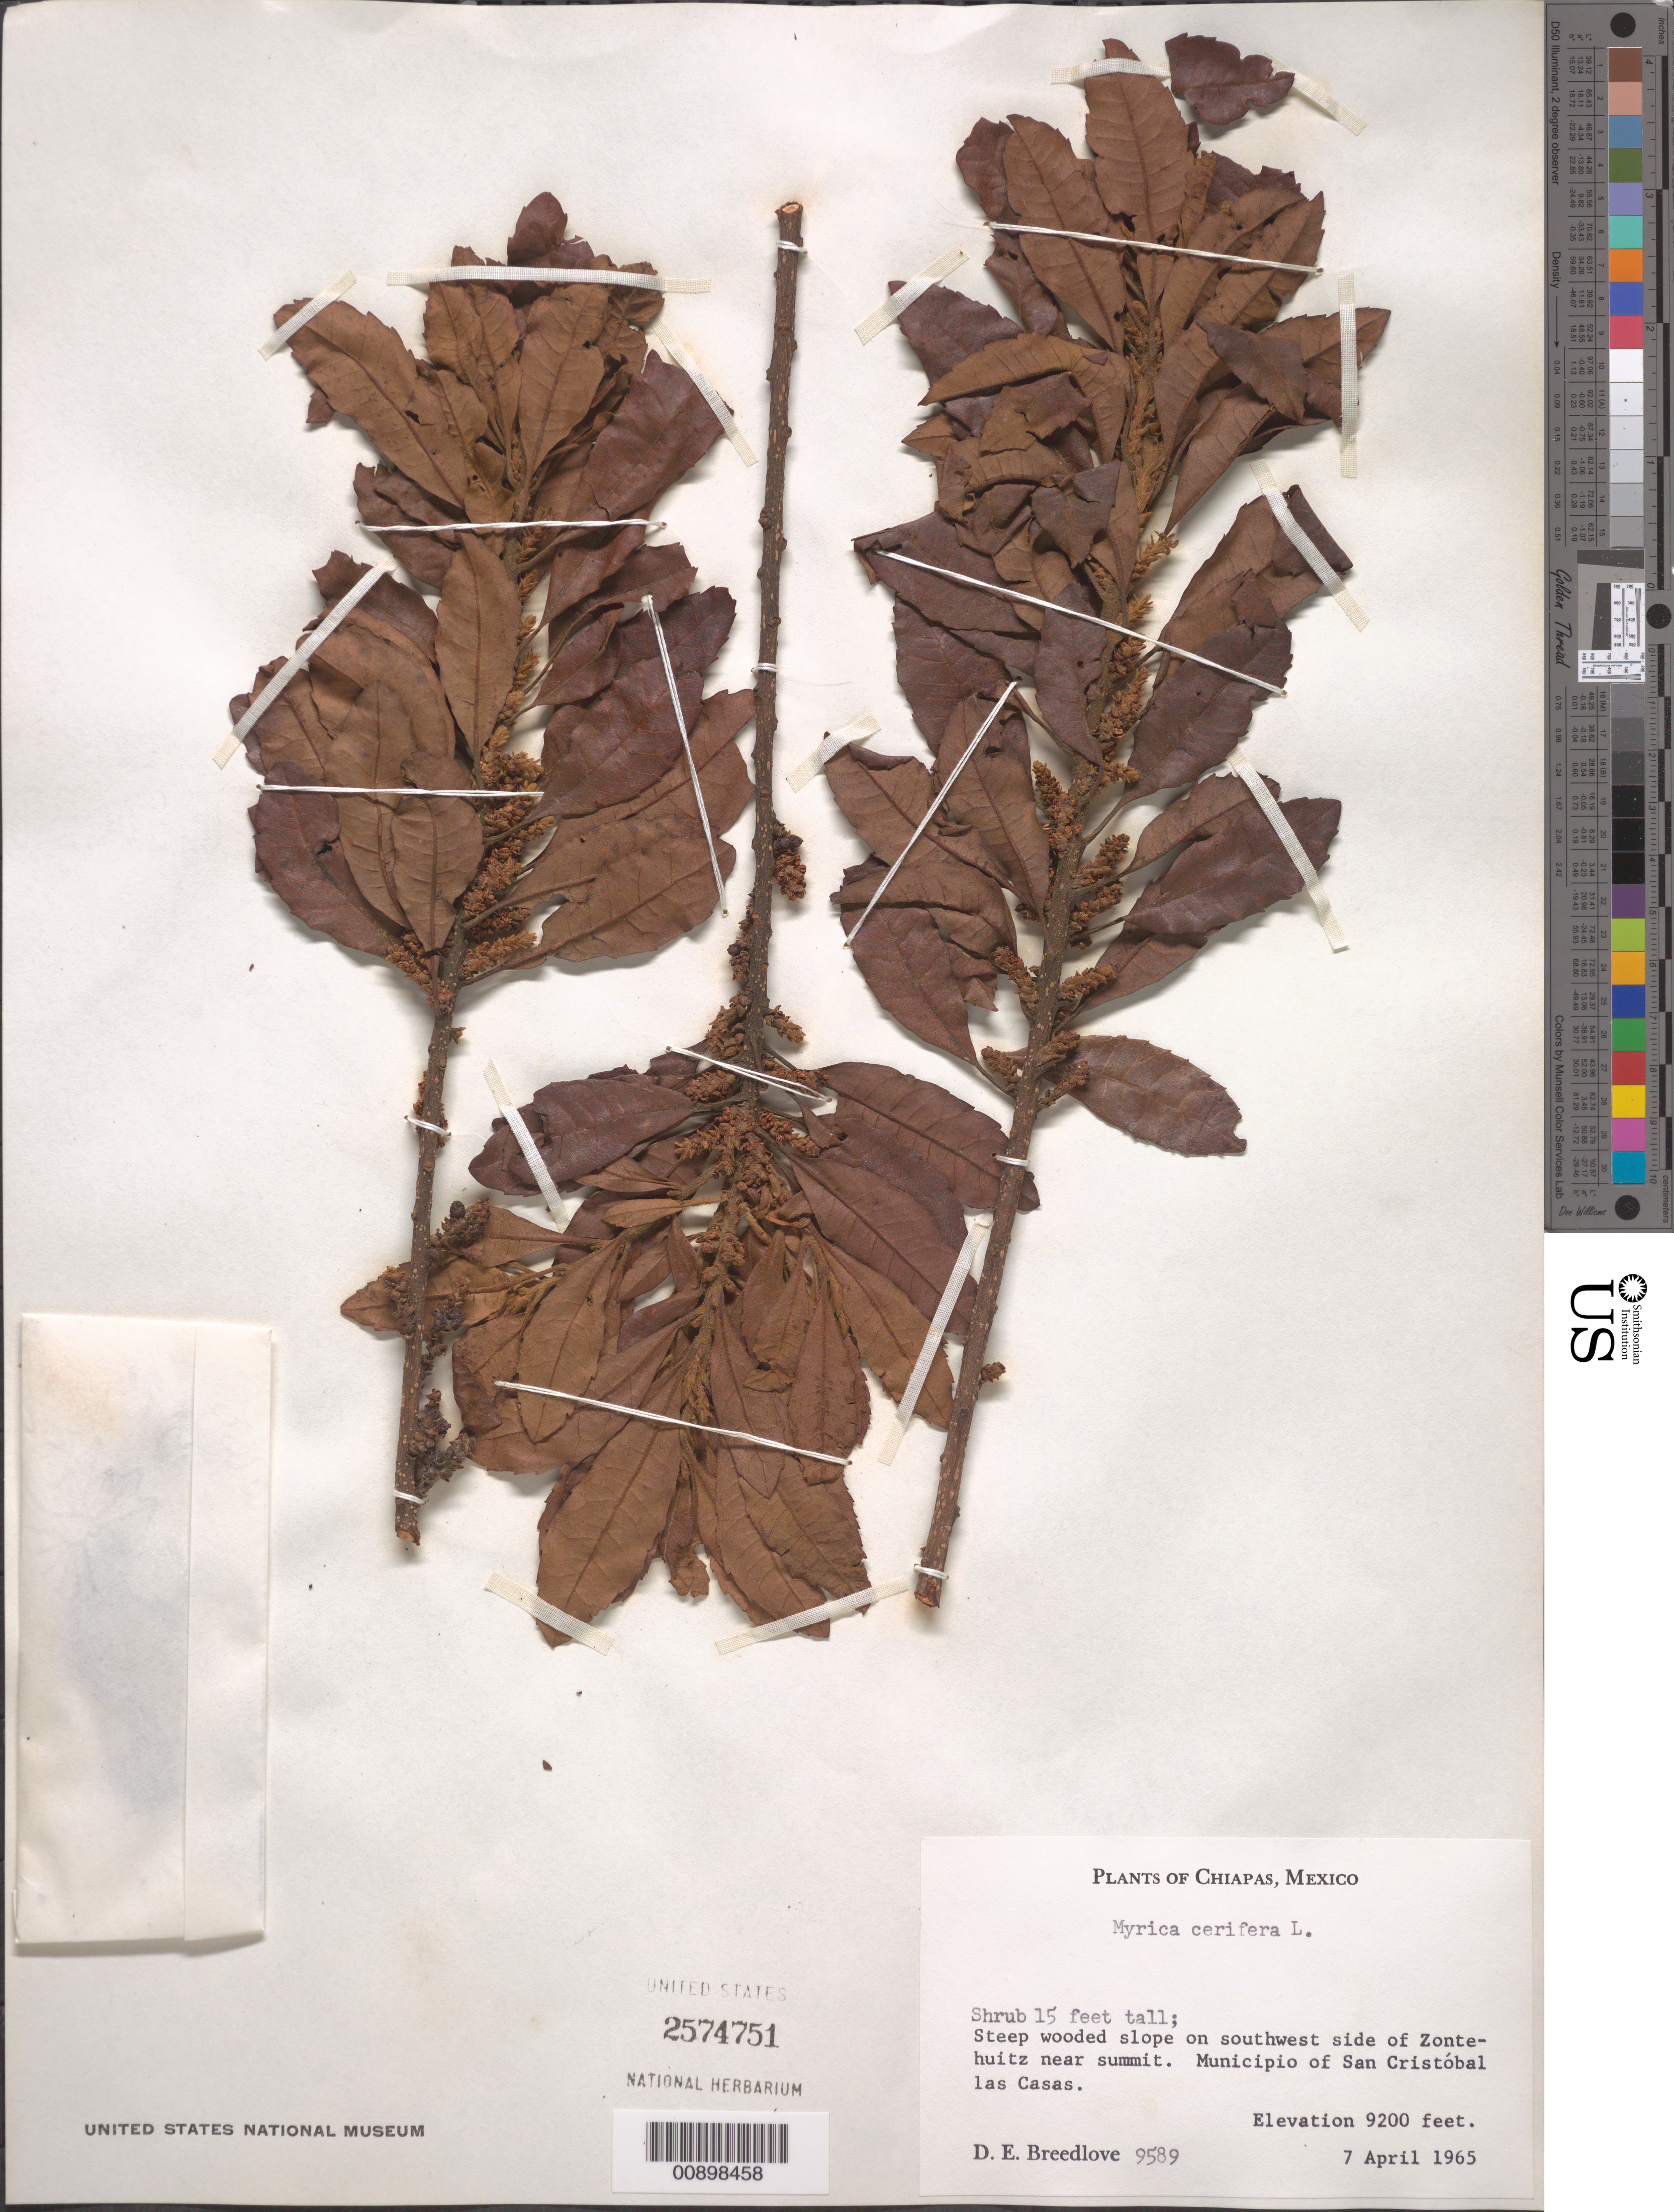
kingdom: Plantae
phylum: Tracheophyta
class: Magnoliopsida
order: Fagales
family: Myricaceae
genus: Myrica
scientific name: Myrica cerifera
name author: L.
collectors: D. E. Breedlove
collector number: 9589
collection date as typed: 07 Apr 1965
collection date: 1965-04-07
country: Mexico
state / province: Chiapas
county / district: San Cristóbal de las Casas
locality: On southwest side of Zontehuitz near summit. Municipio of San Cristóbal de las Casas, Chiapas.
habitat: Steep wooded slope.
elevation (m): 2804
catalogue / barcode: US 2574751